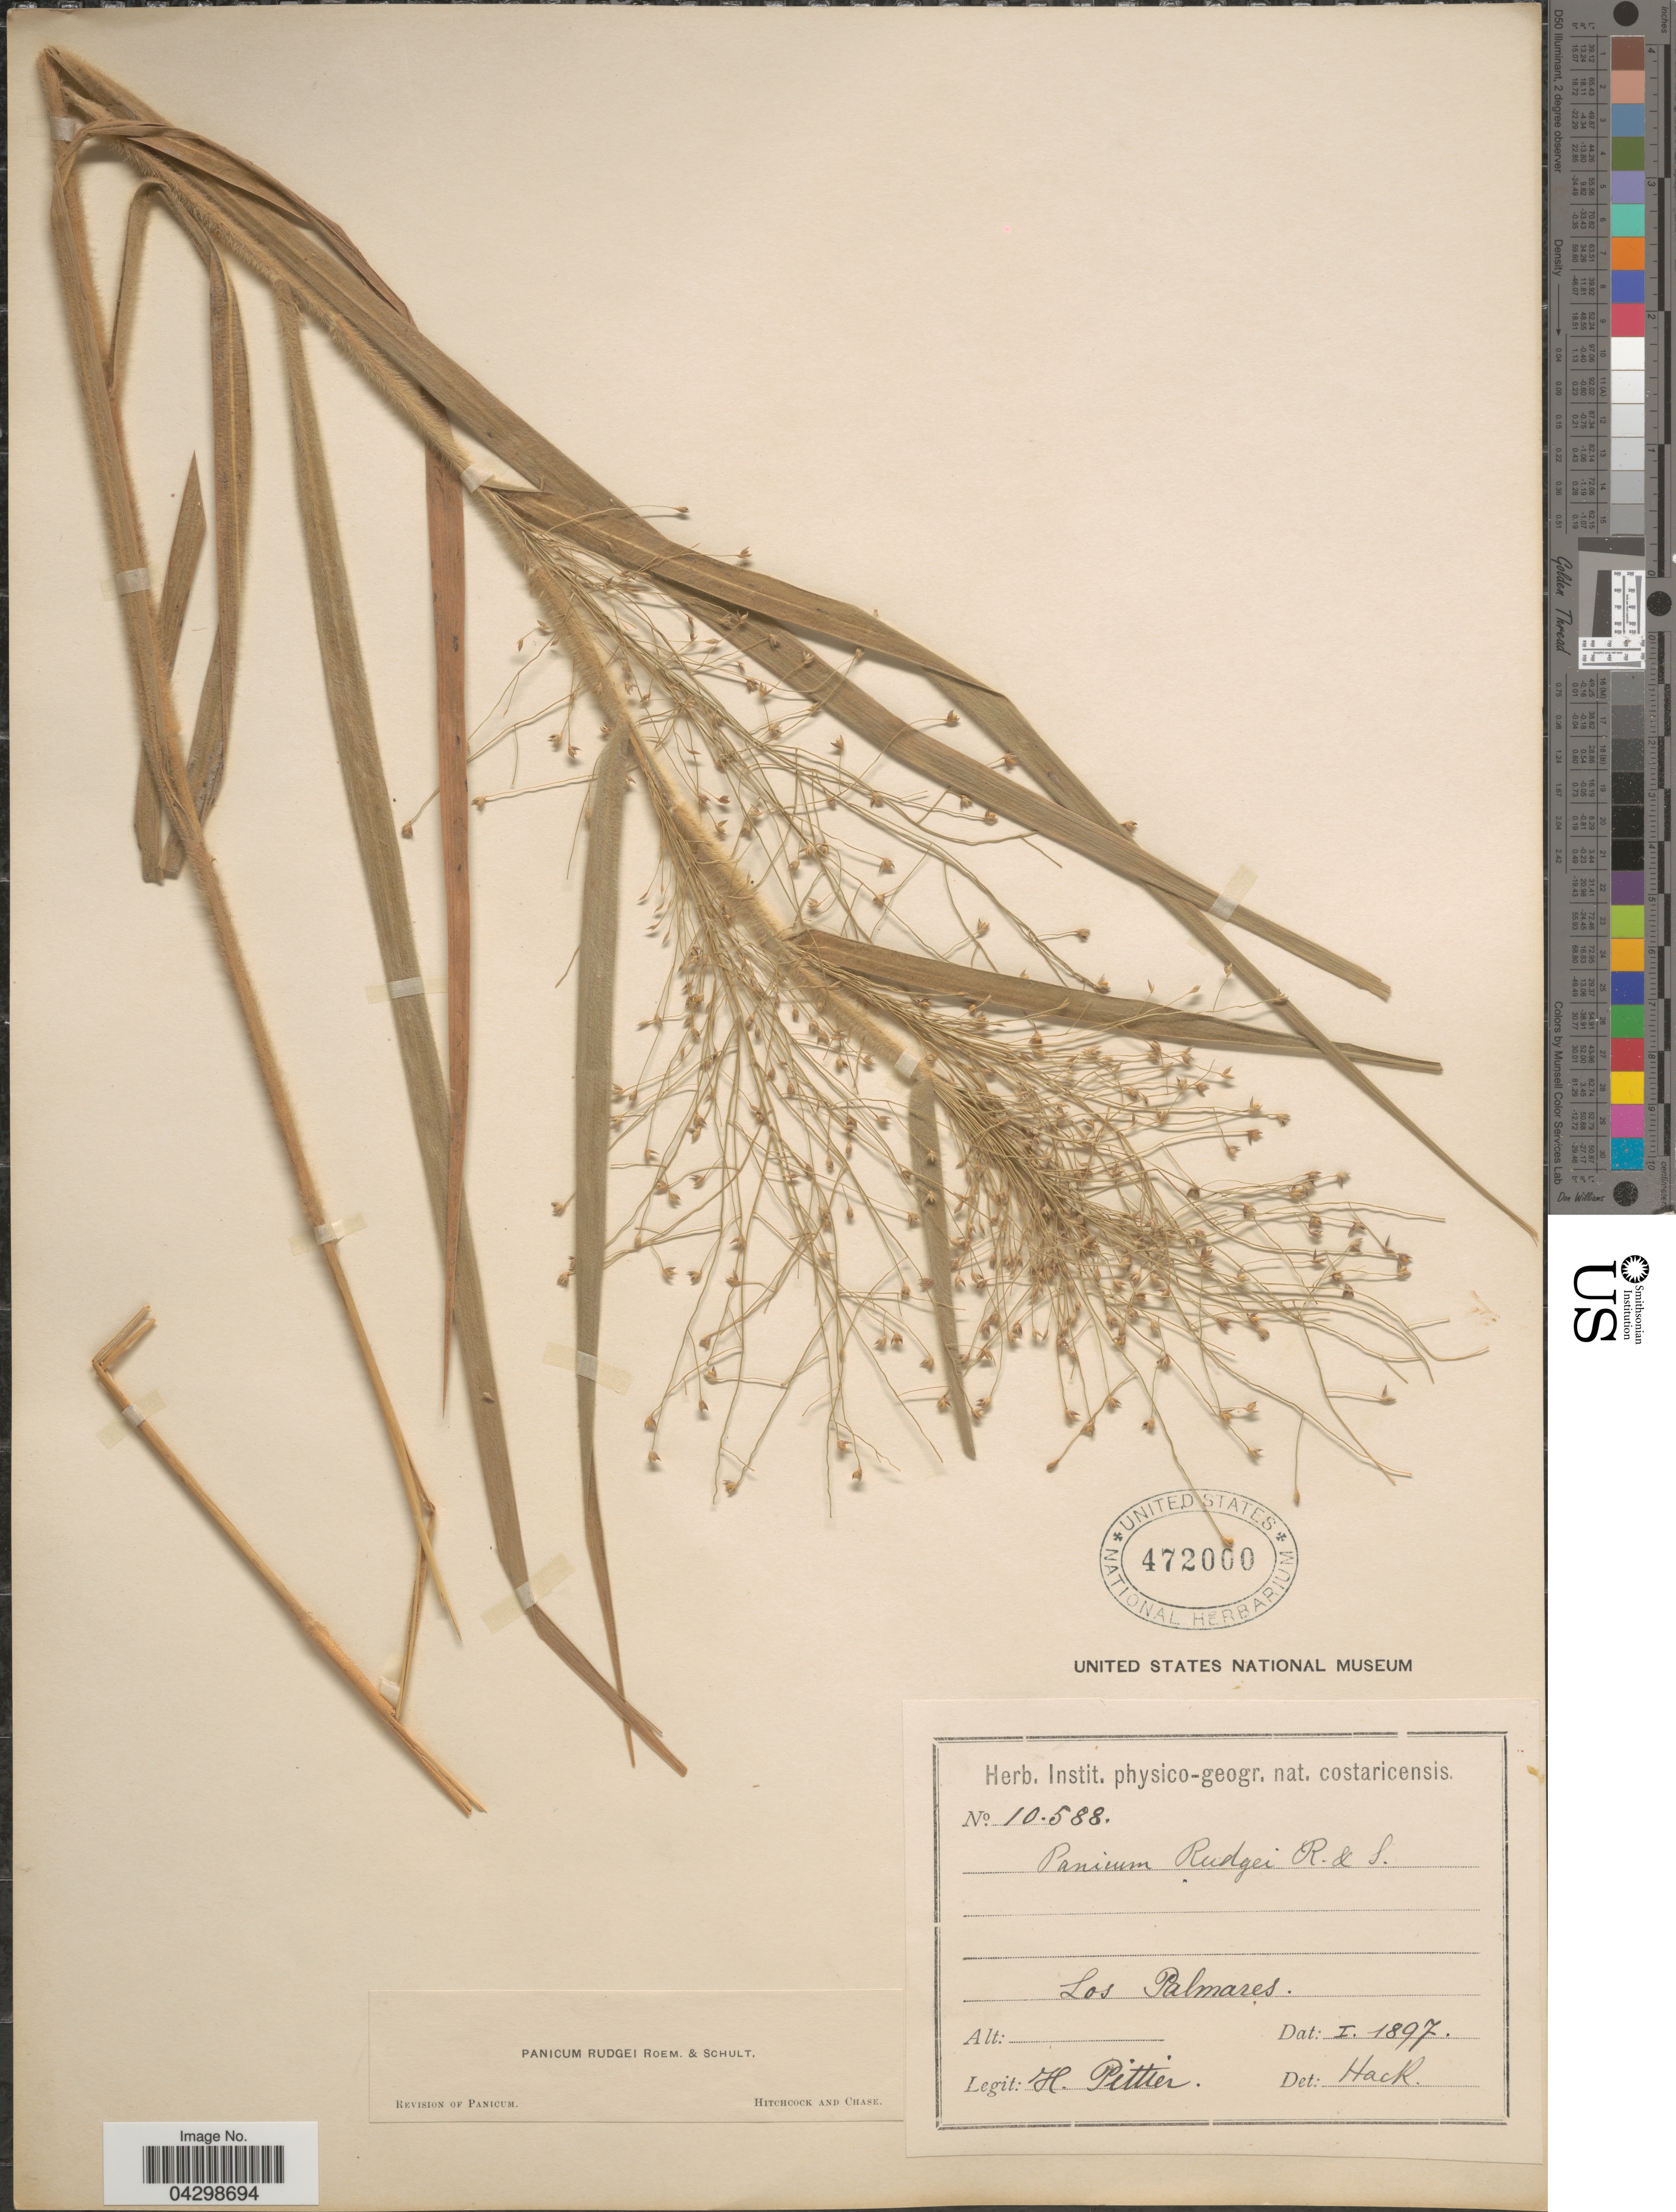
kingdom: Plantae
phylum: Tracheophyta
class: Liliopsida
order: Poales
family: Poaceae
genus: Panicum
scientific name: Panicum rudgei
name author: Roem. & Schult.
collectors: H. F. Pittier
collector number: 10588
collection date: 1897-01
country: Costa Rica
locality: Los Palmares.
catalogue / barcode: US 472000